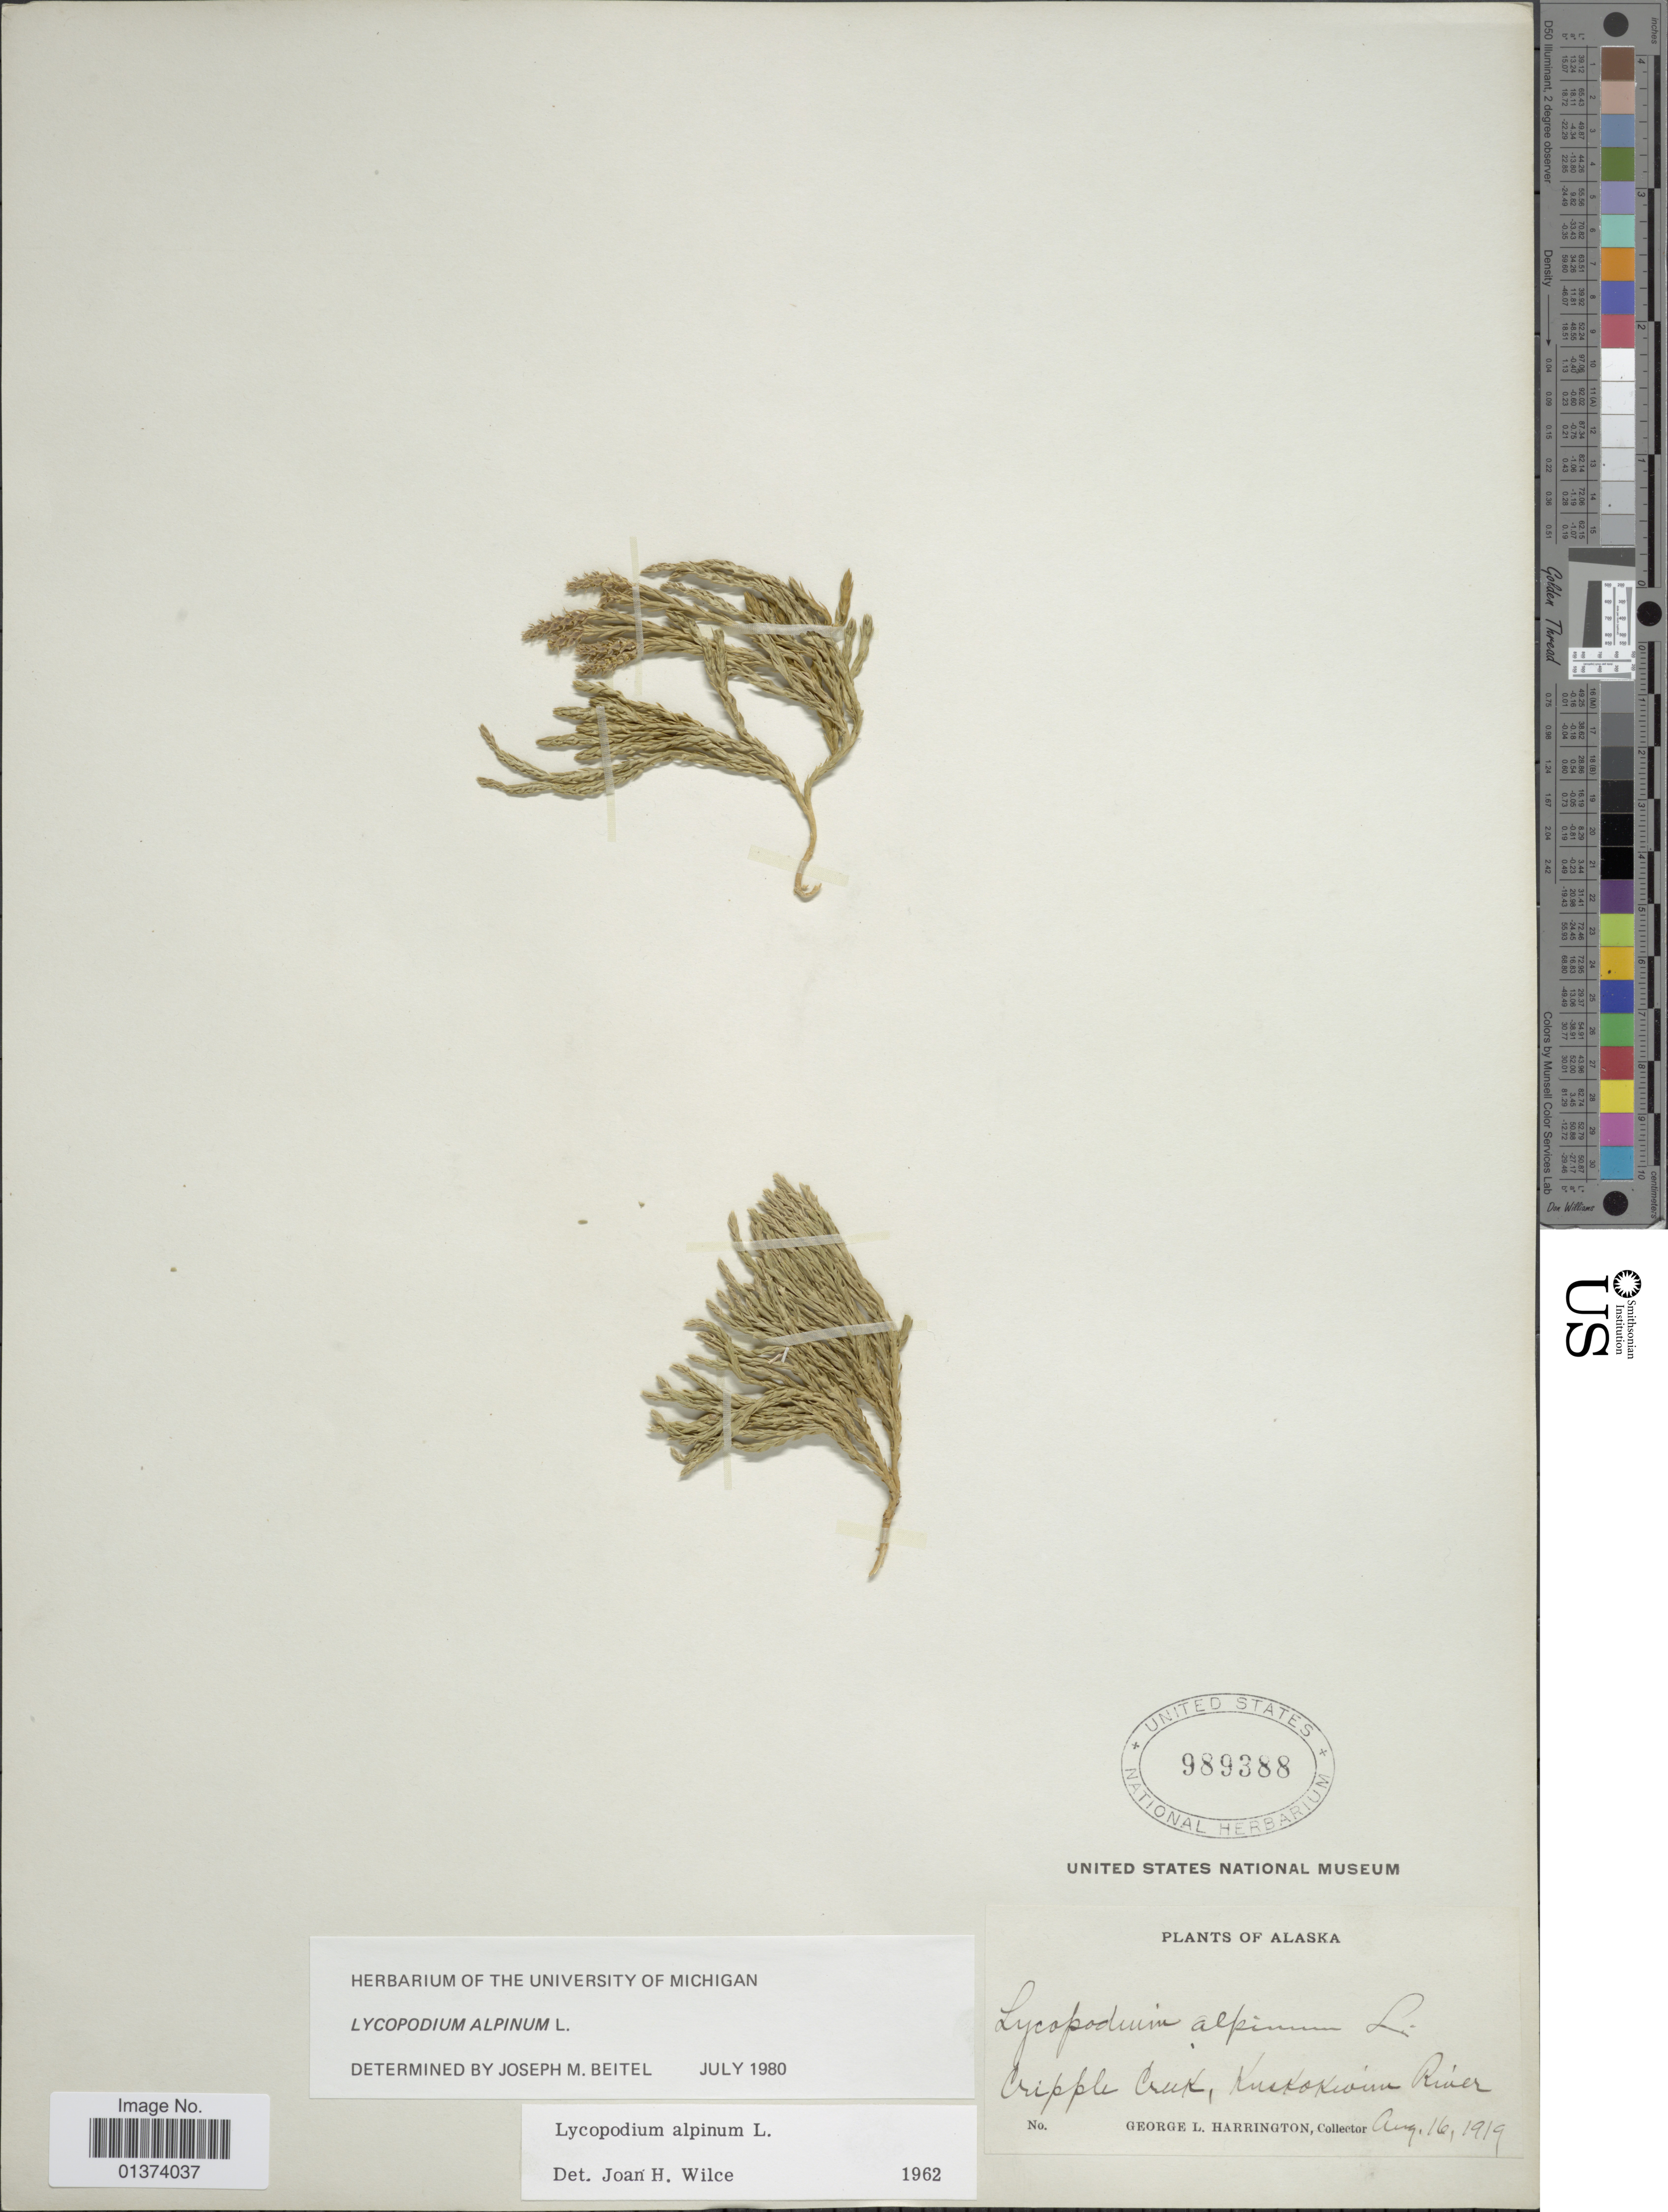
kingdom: Plantae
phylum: Tracheophyta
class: Lycopodiopsida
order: Lycopodiales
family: Lycopodiaceae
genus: Diphasiastrum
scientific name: Diphasiastrum alpinum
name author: (L.) Holub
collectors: G. Harrington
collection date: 1919-08-16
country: United States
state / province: Alaska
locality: Cripple Creek, Kuskokwim River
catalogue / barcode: US 989388